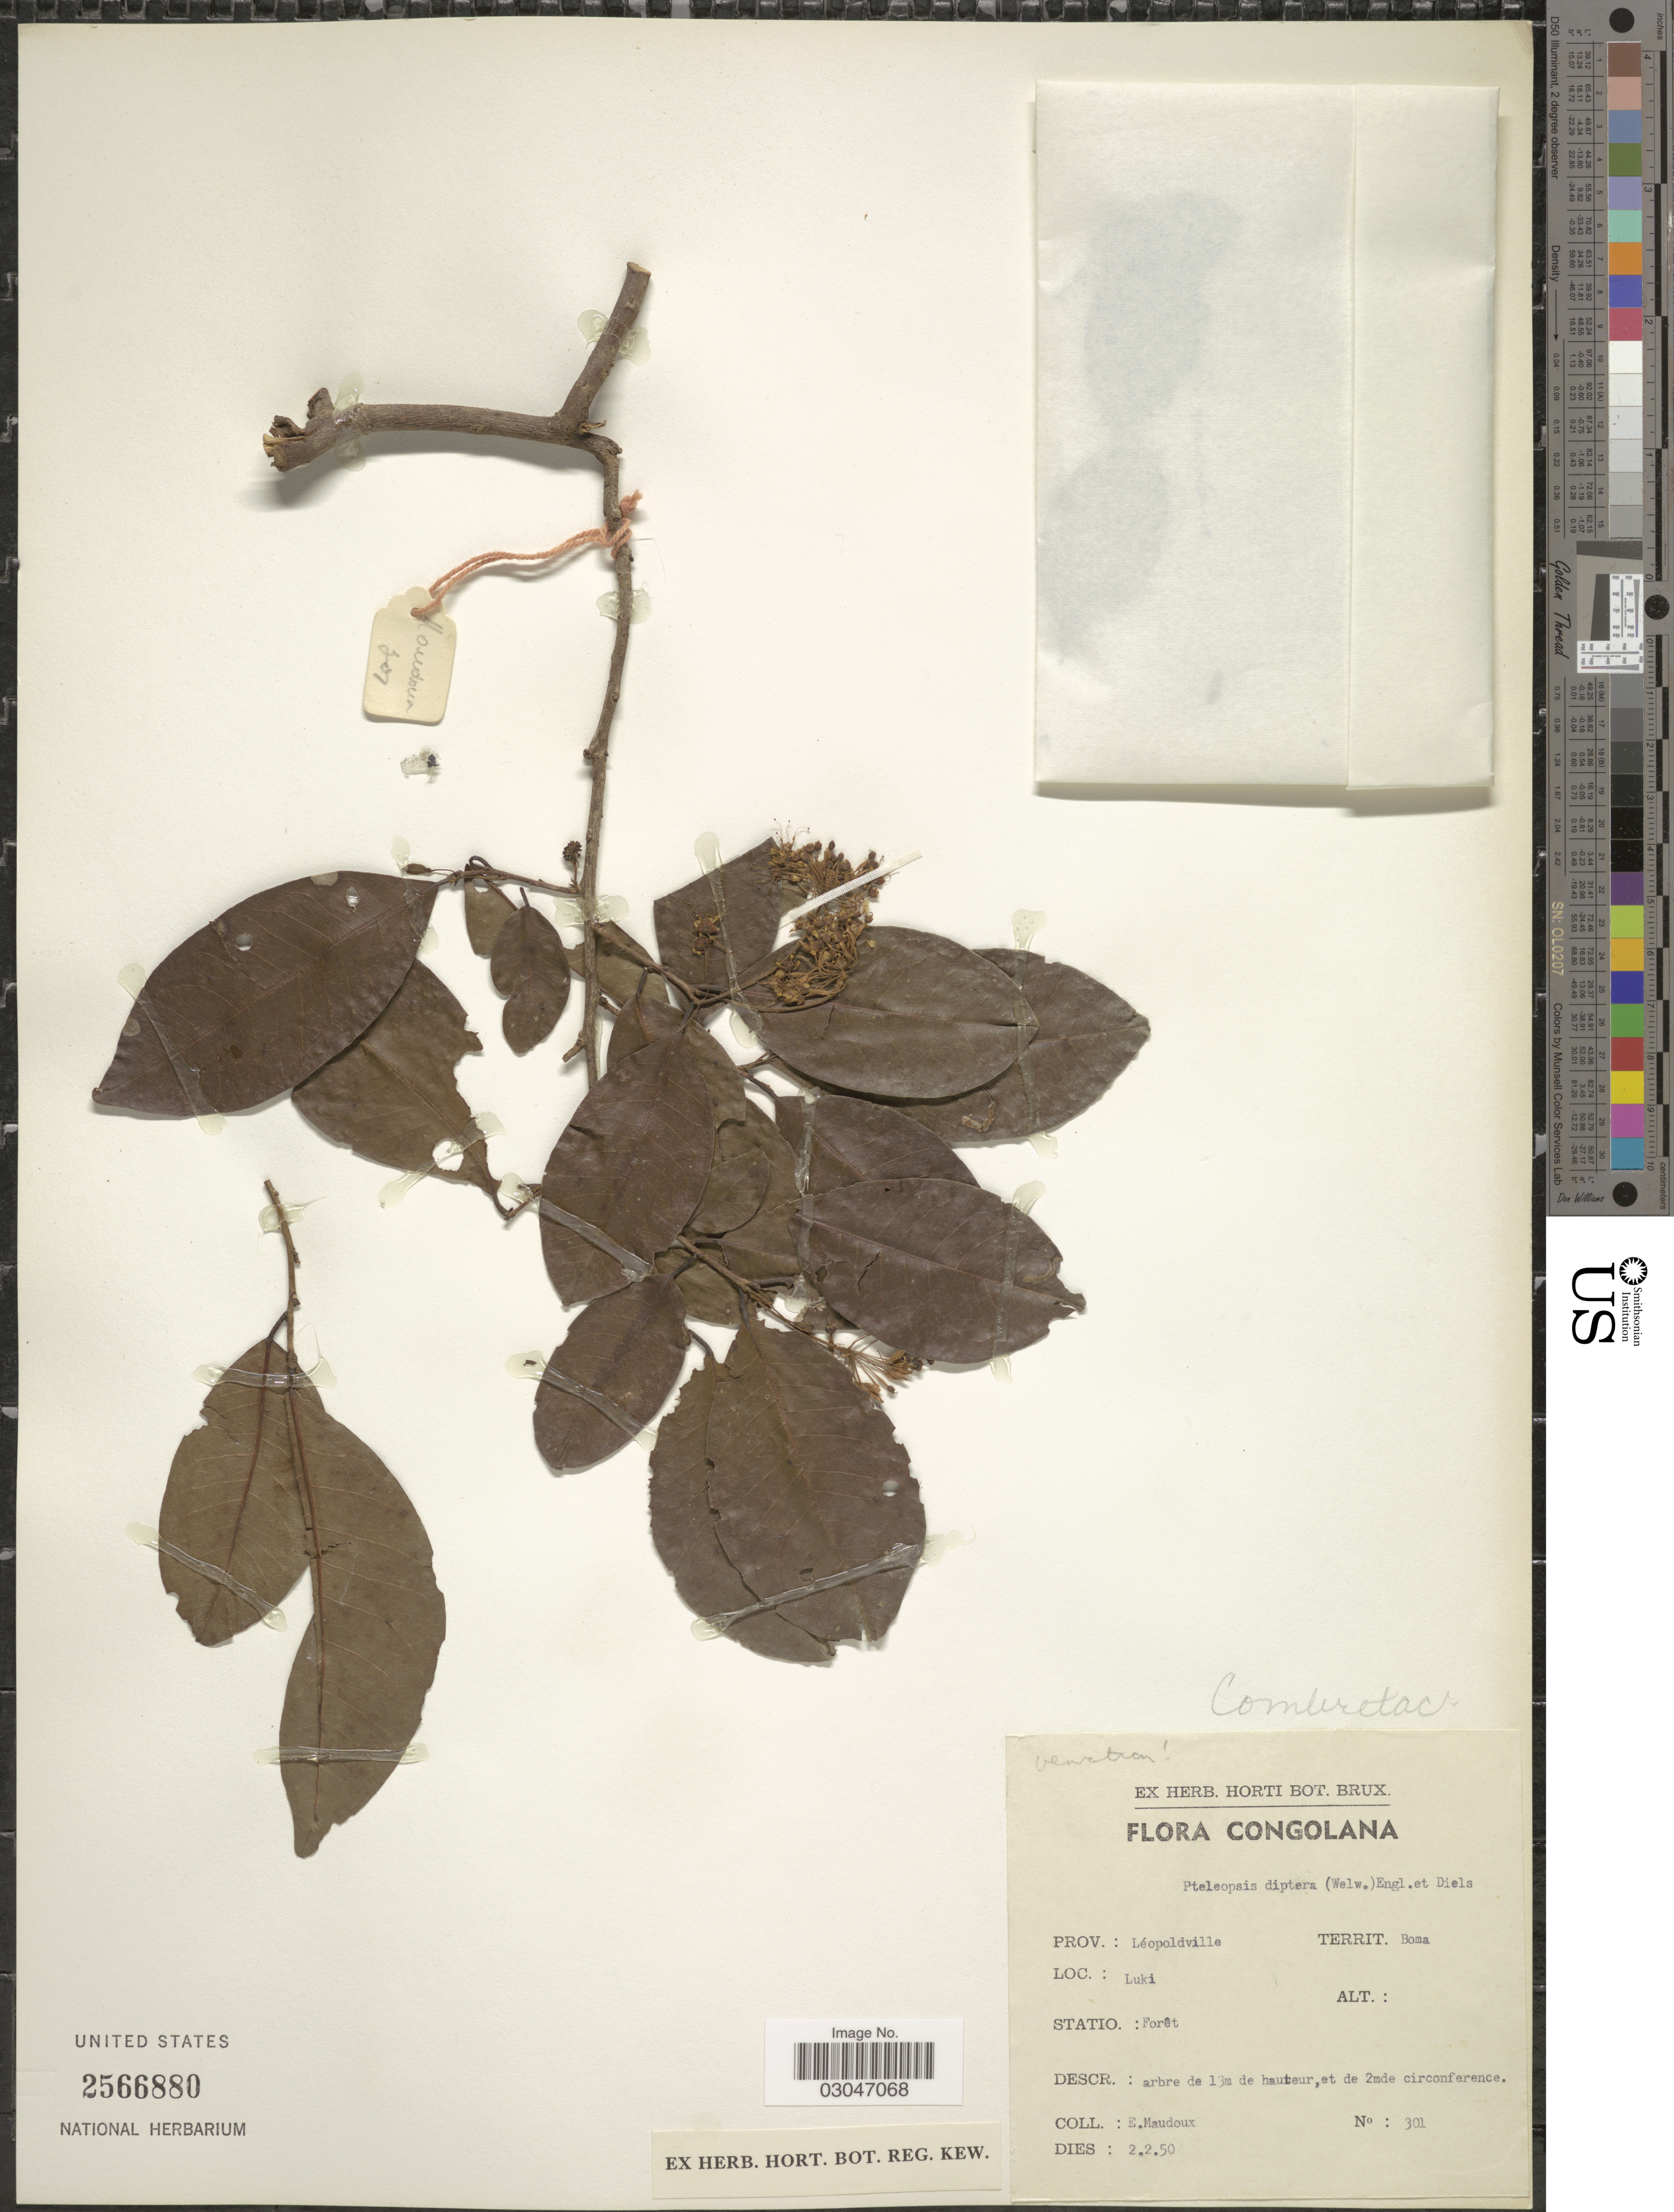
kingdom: Plantae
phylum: Tracheophyta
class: Magnoliopsida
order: Myrtales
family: Combretaceae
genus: Terminalia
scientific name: Terminalia welwitschii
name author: Gere & Boatwr.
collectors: E. Maudoux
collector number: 301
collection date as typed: Transcribed d/m/y: 2/2/50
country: Congo, Democratic Republic of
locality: Congolana, Prov.: Léopoldville, Territ.: Boma, Luki.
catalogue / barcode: US 2566880